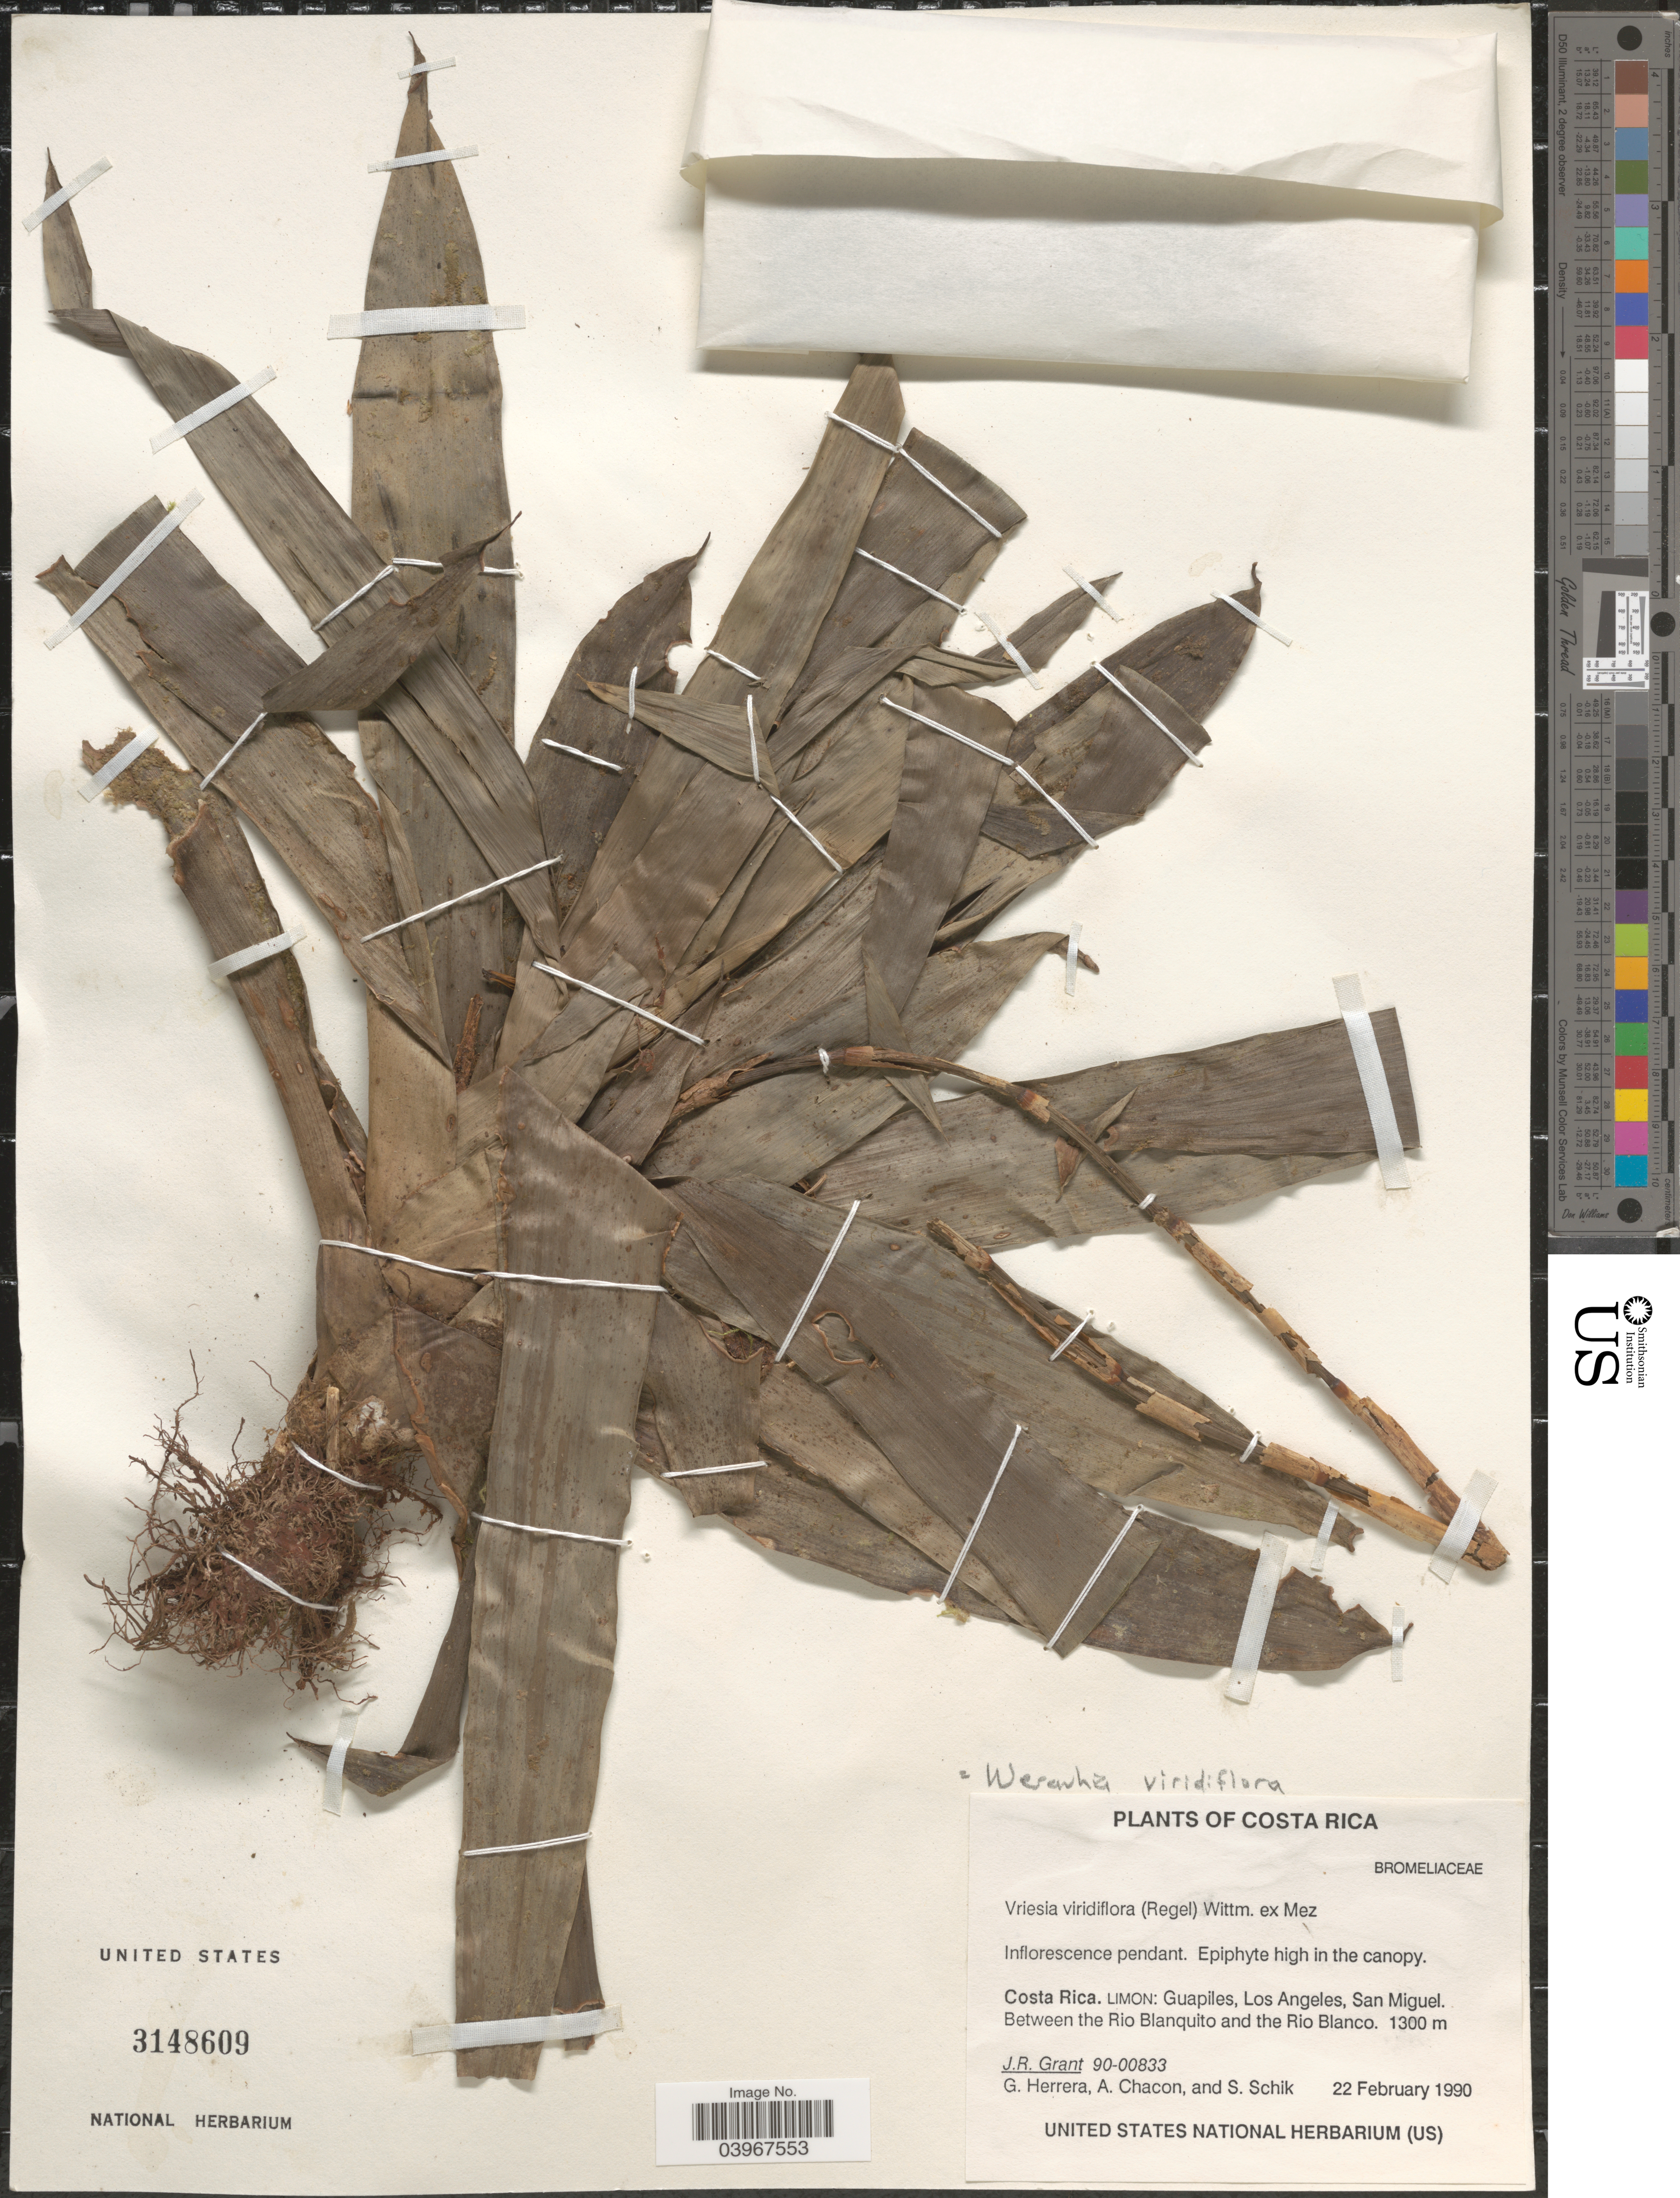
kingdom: Plantae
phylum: Tracheophyta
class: Liliopsida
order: Poales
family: Bromeliaceae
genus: Werauhia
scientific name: Werauhia viridiflora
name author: (Regel) J.R. Grant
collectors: J. Grant, G. Herrera, A. Chacon & S. Schik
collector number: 90-00833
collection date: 1990-02-22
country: Costa Rica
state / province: Limón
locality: Guapiles, Los Angeles, San Miguel. Between the Rio Blanquito and the Rio Blanco.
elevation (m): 1300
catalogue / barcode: US 3148609